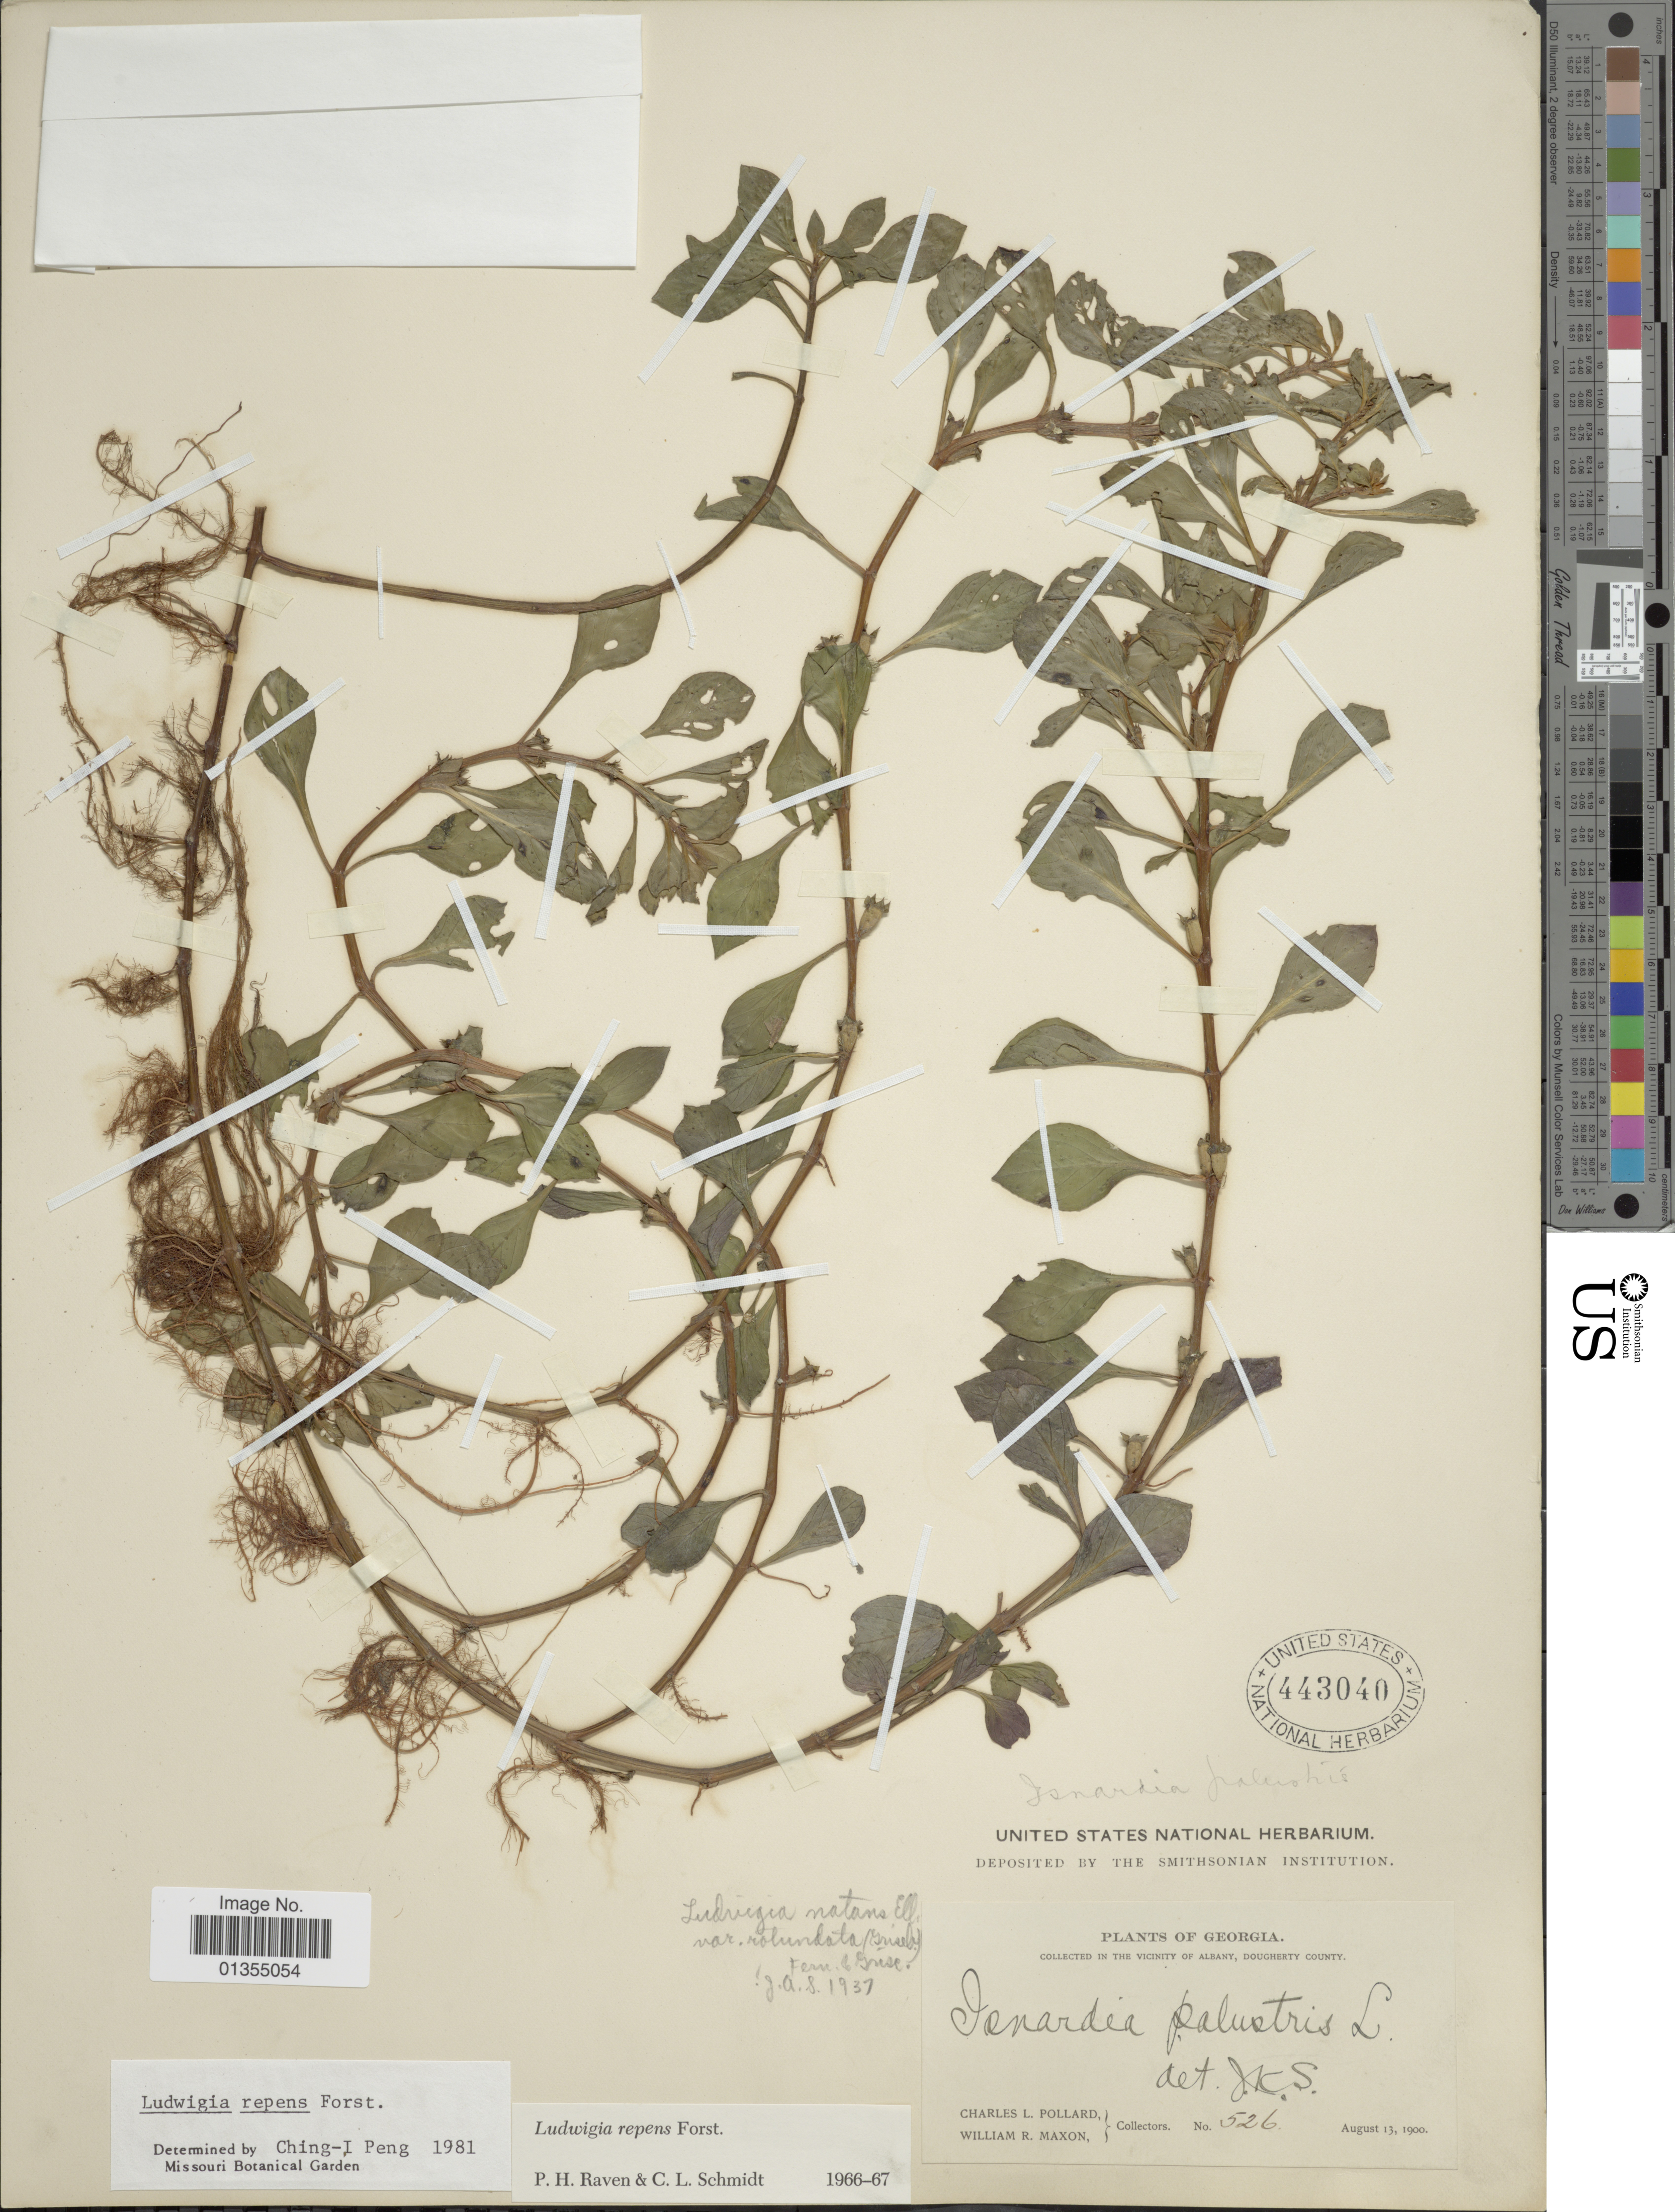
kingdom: Plantae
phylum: Tracheophyta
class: Magnoliopsida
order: Myrtales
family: Onagraceae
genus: Ludwigia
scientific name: Ludwigia repens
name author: J.R. Forst.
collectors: C. L. Pollard & W. R. Maxon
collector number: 526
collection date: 1900-08-13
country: United States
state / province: Georgia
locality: Vicinity of Albany, Dougherty County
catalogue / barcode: US 443040